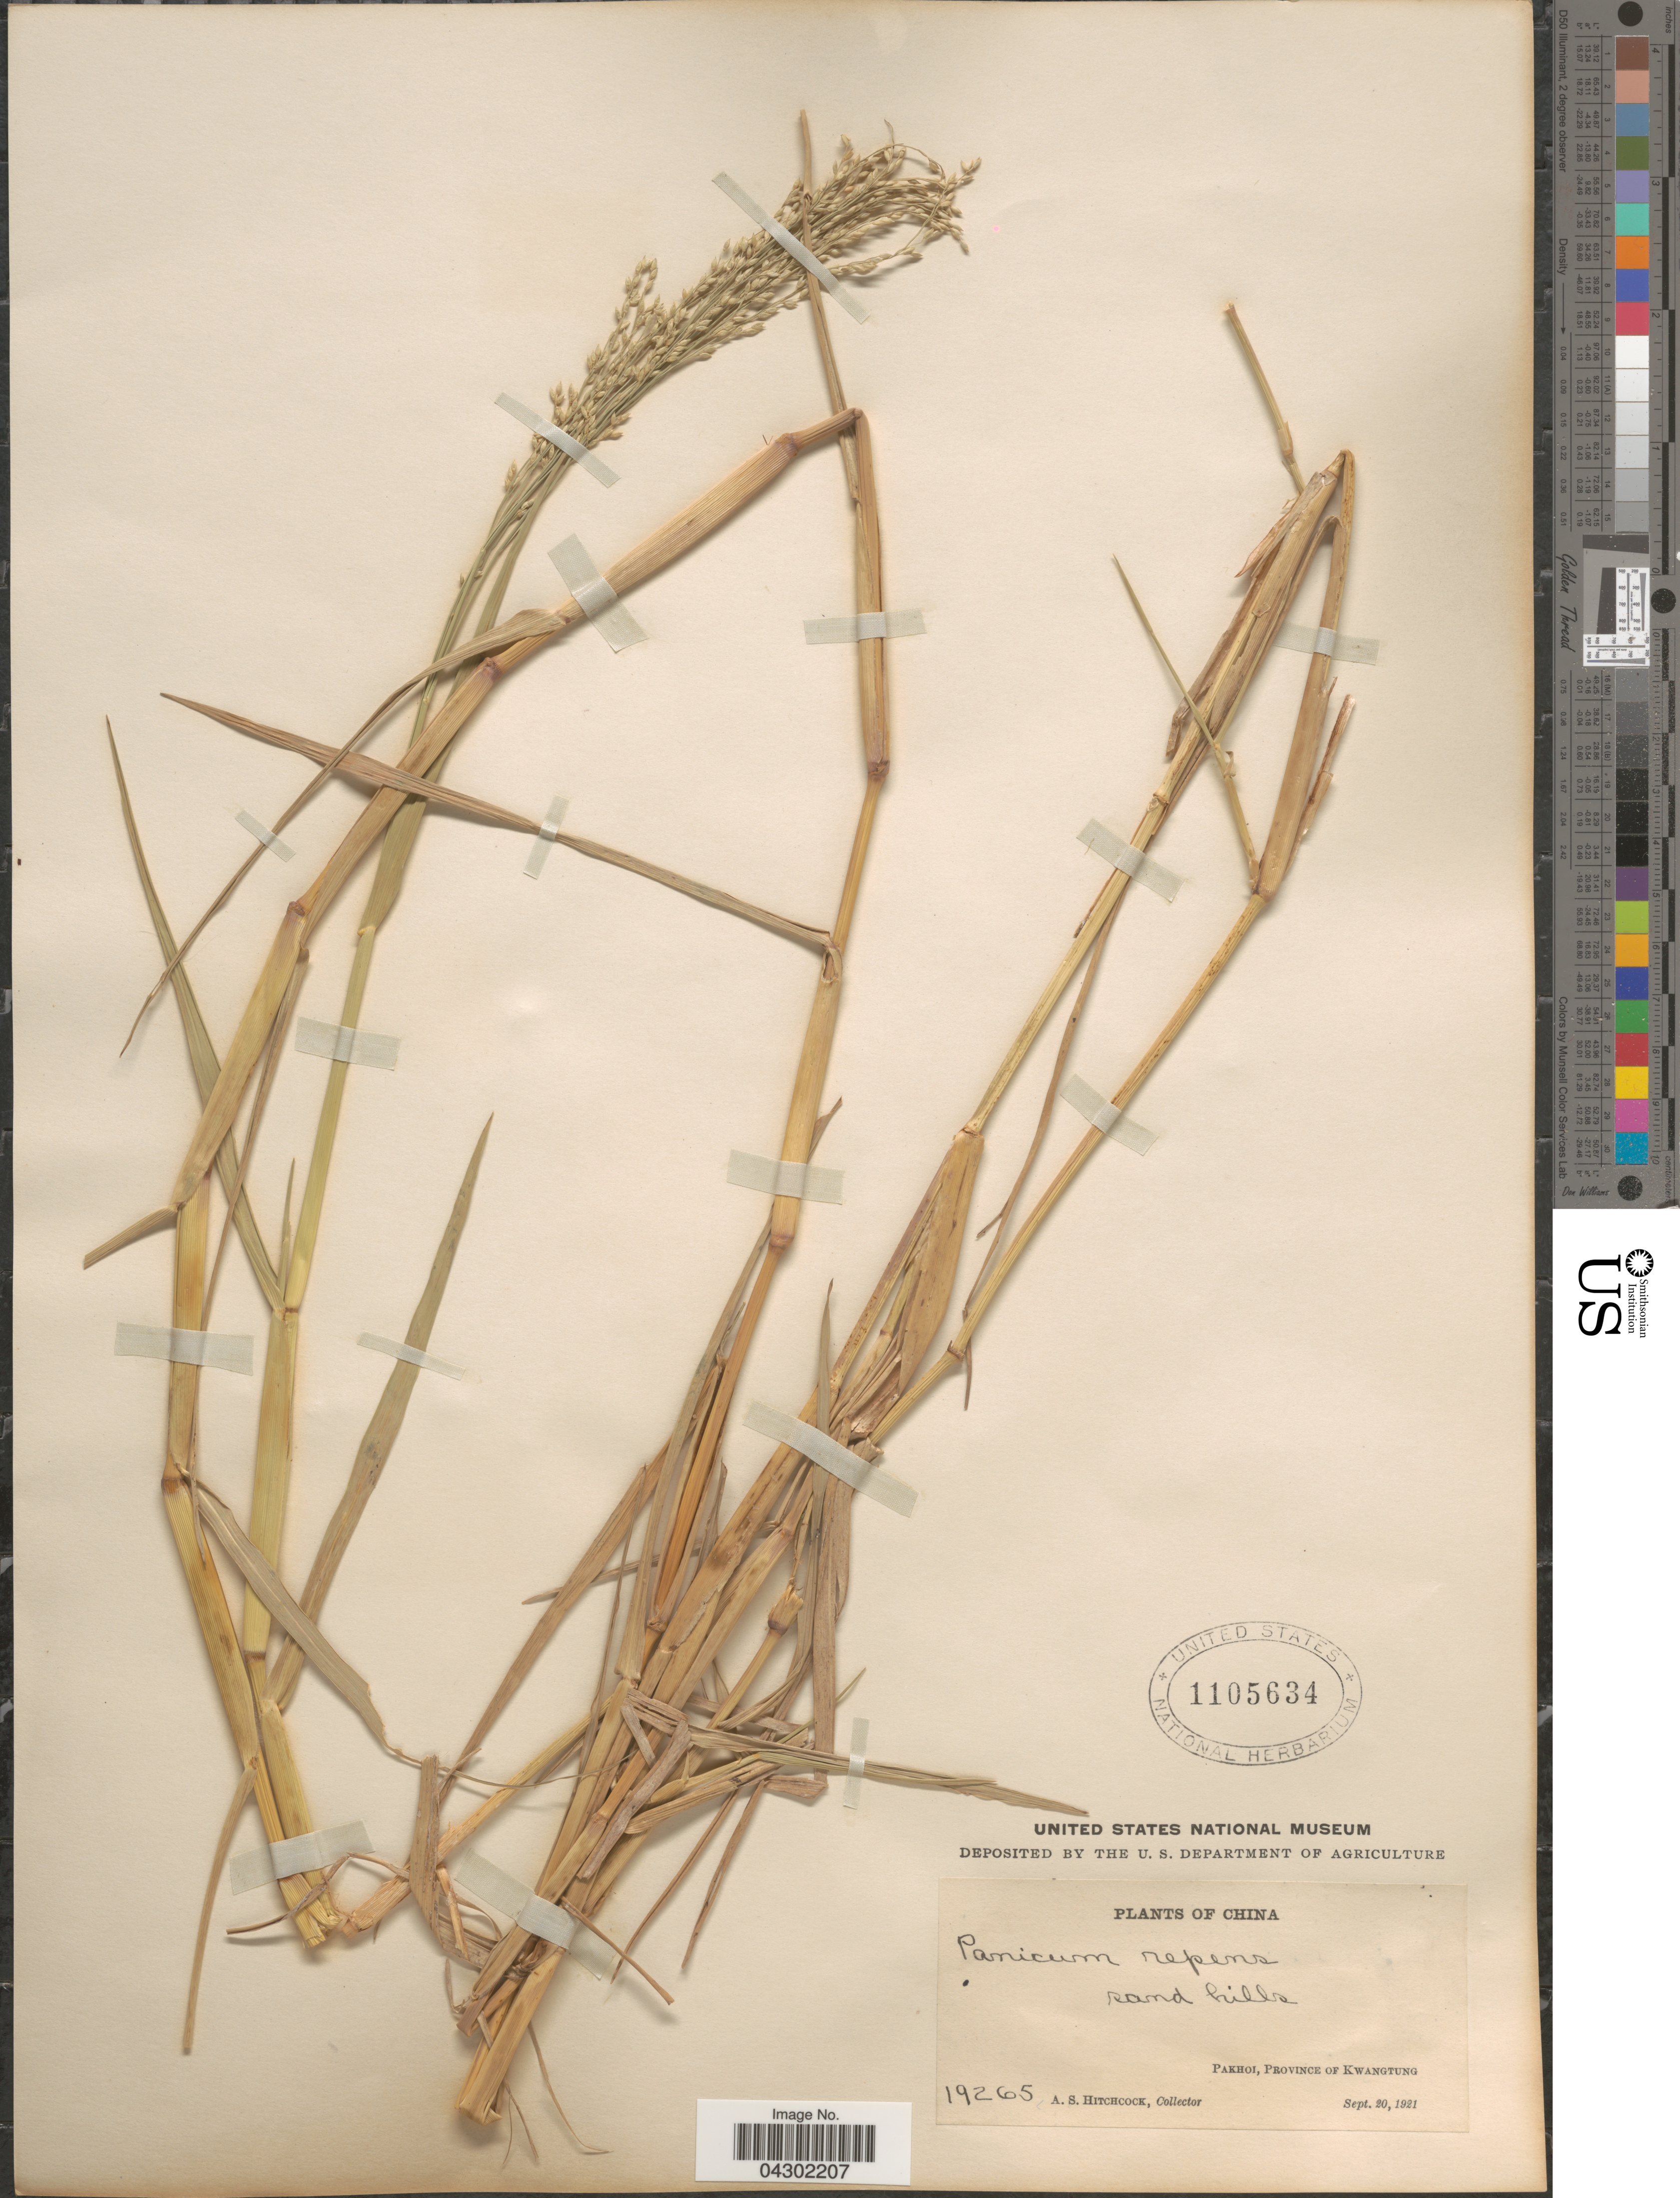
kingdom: Plantae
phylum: Tracheophyta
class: Liliopsida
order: Poales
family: Poaceae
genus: Panicum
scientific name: Panicum repens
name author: L.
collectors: A. S. Hitchcock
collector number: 19265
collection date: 1921-09-20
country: China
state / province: Guangdong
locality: Pakhoi, Province of Kwangtung.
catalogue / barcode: US 1105634